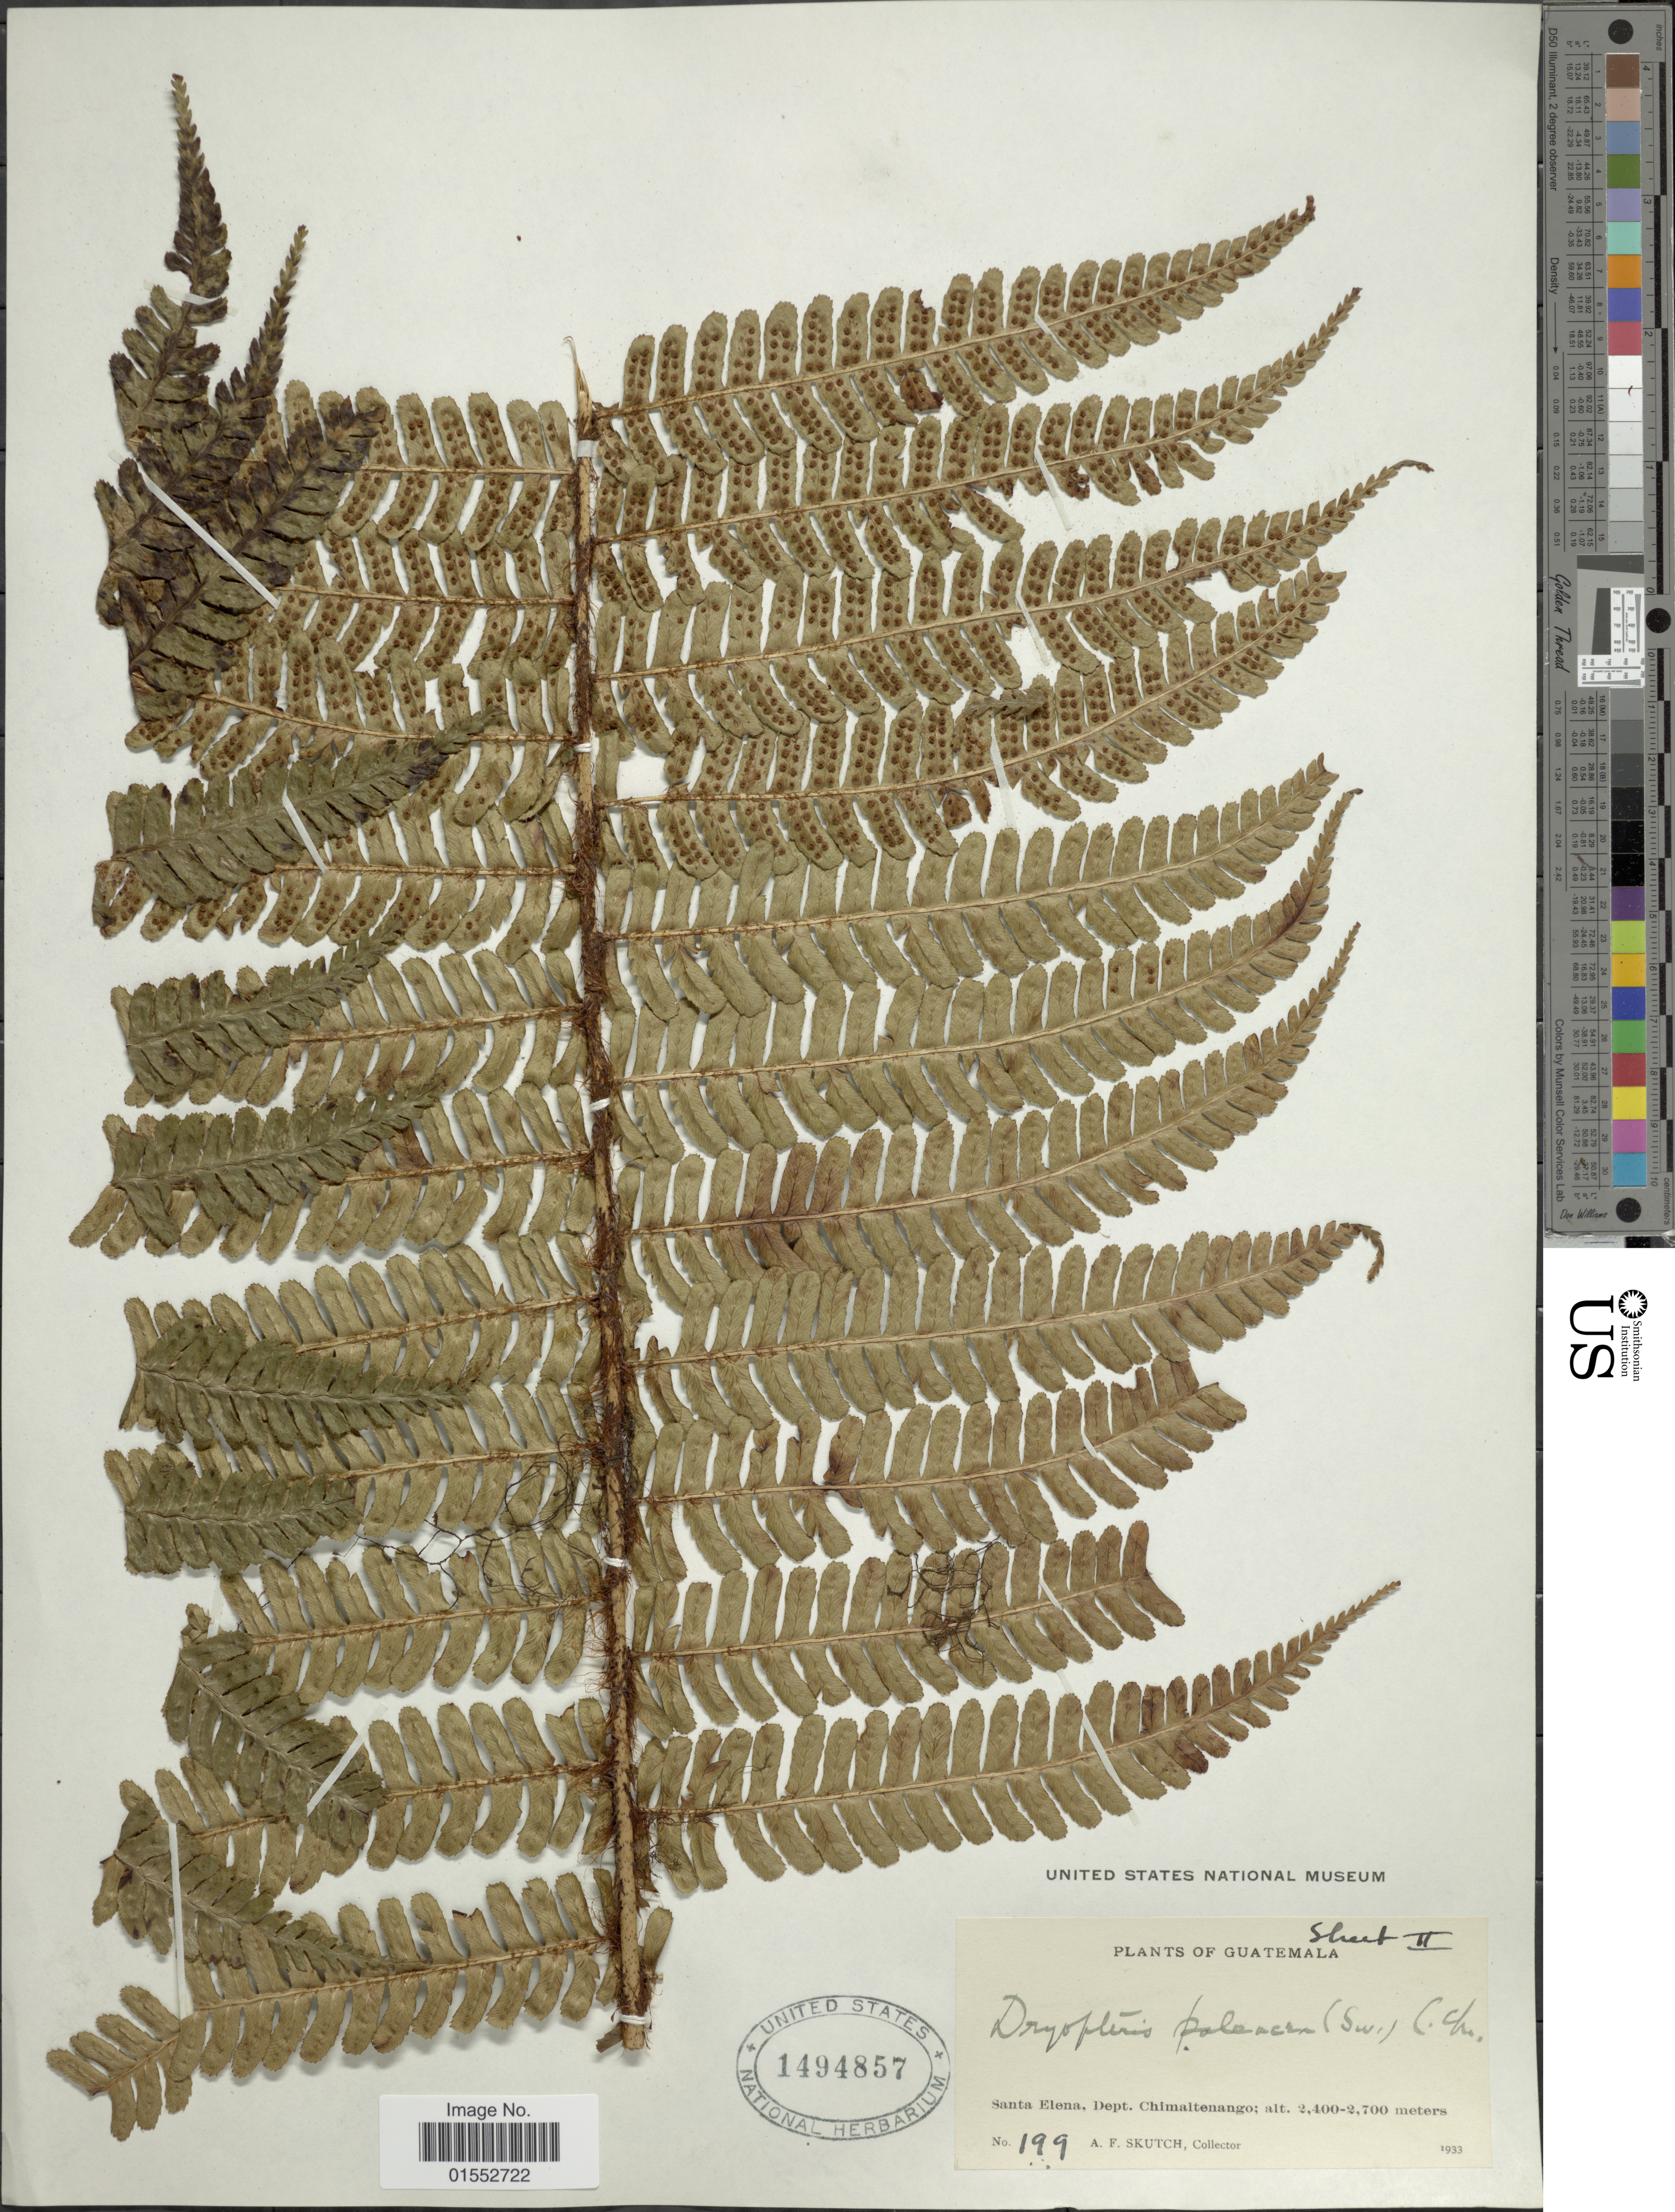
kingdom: Plantae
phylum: Tracheophyta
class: Polypodiopsida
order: Polypodiales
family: Dryopteridaceae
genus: Dryopteris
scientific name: Dryopteris wallichiana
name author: (Spreng.) Hyl.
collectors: A. F. Skutch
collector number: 199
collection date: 1933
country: Guatemala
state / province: Chimaltenango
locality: Santa Elena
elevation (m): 2400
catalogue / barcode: US 1494857